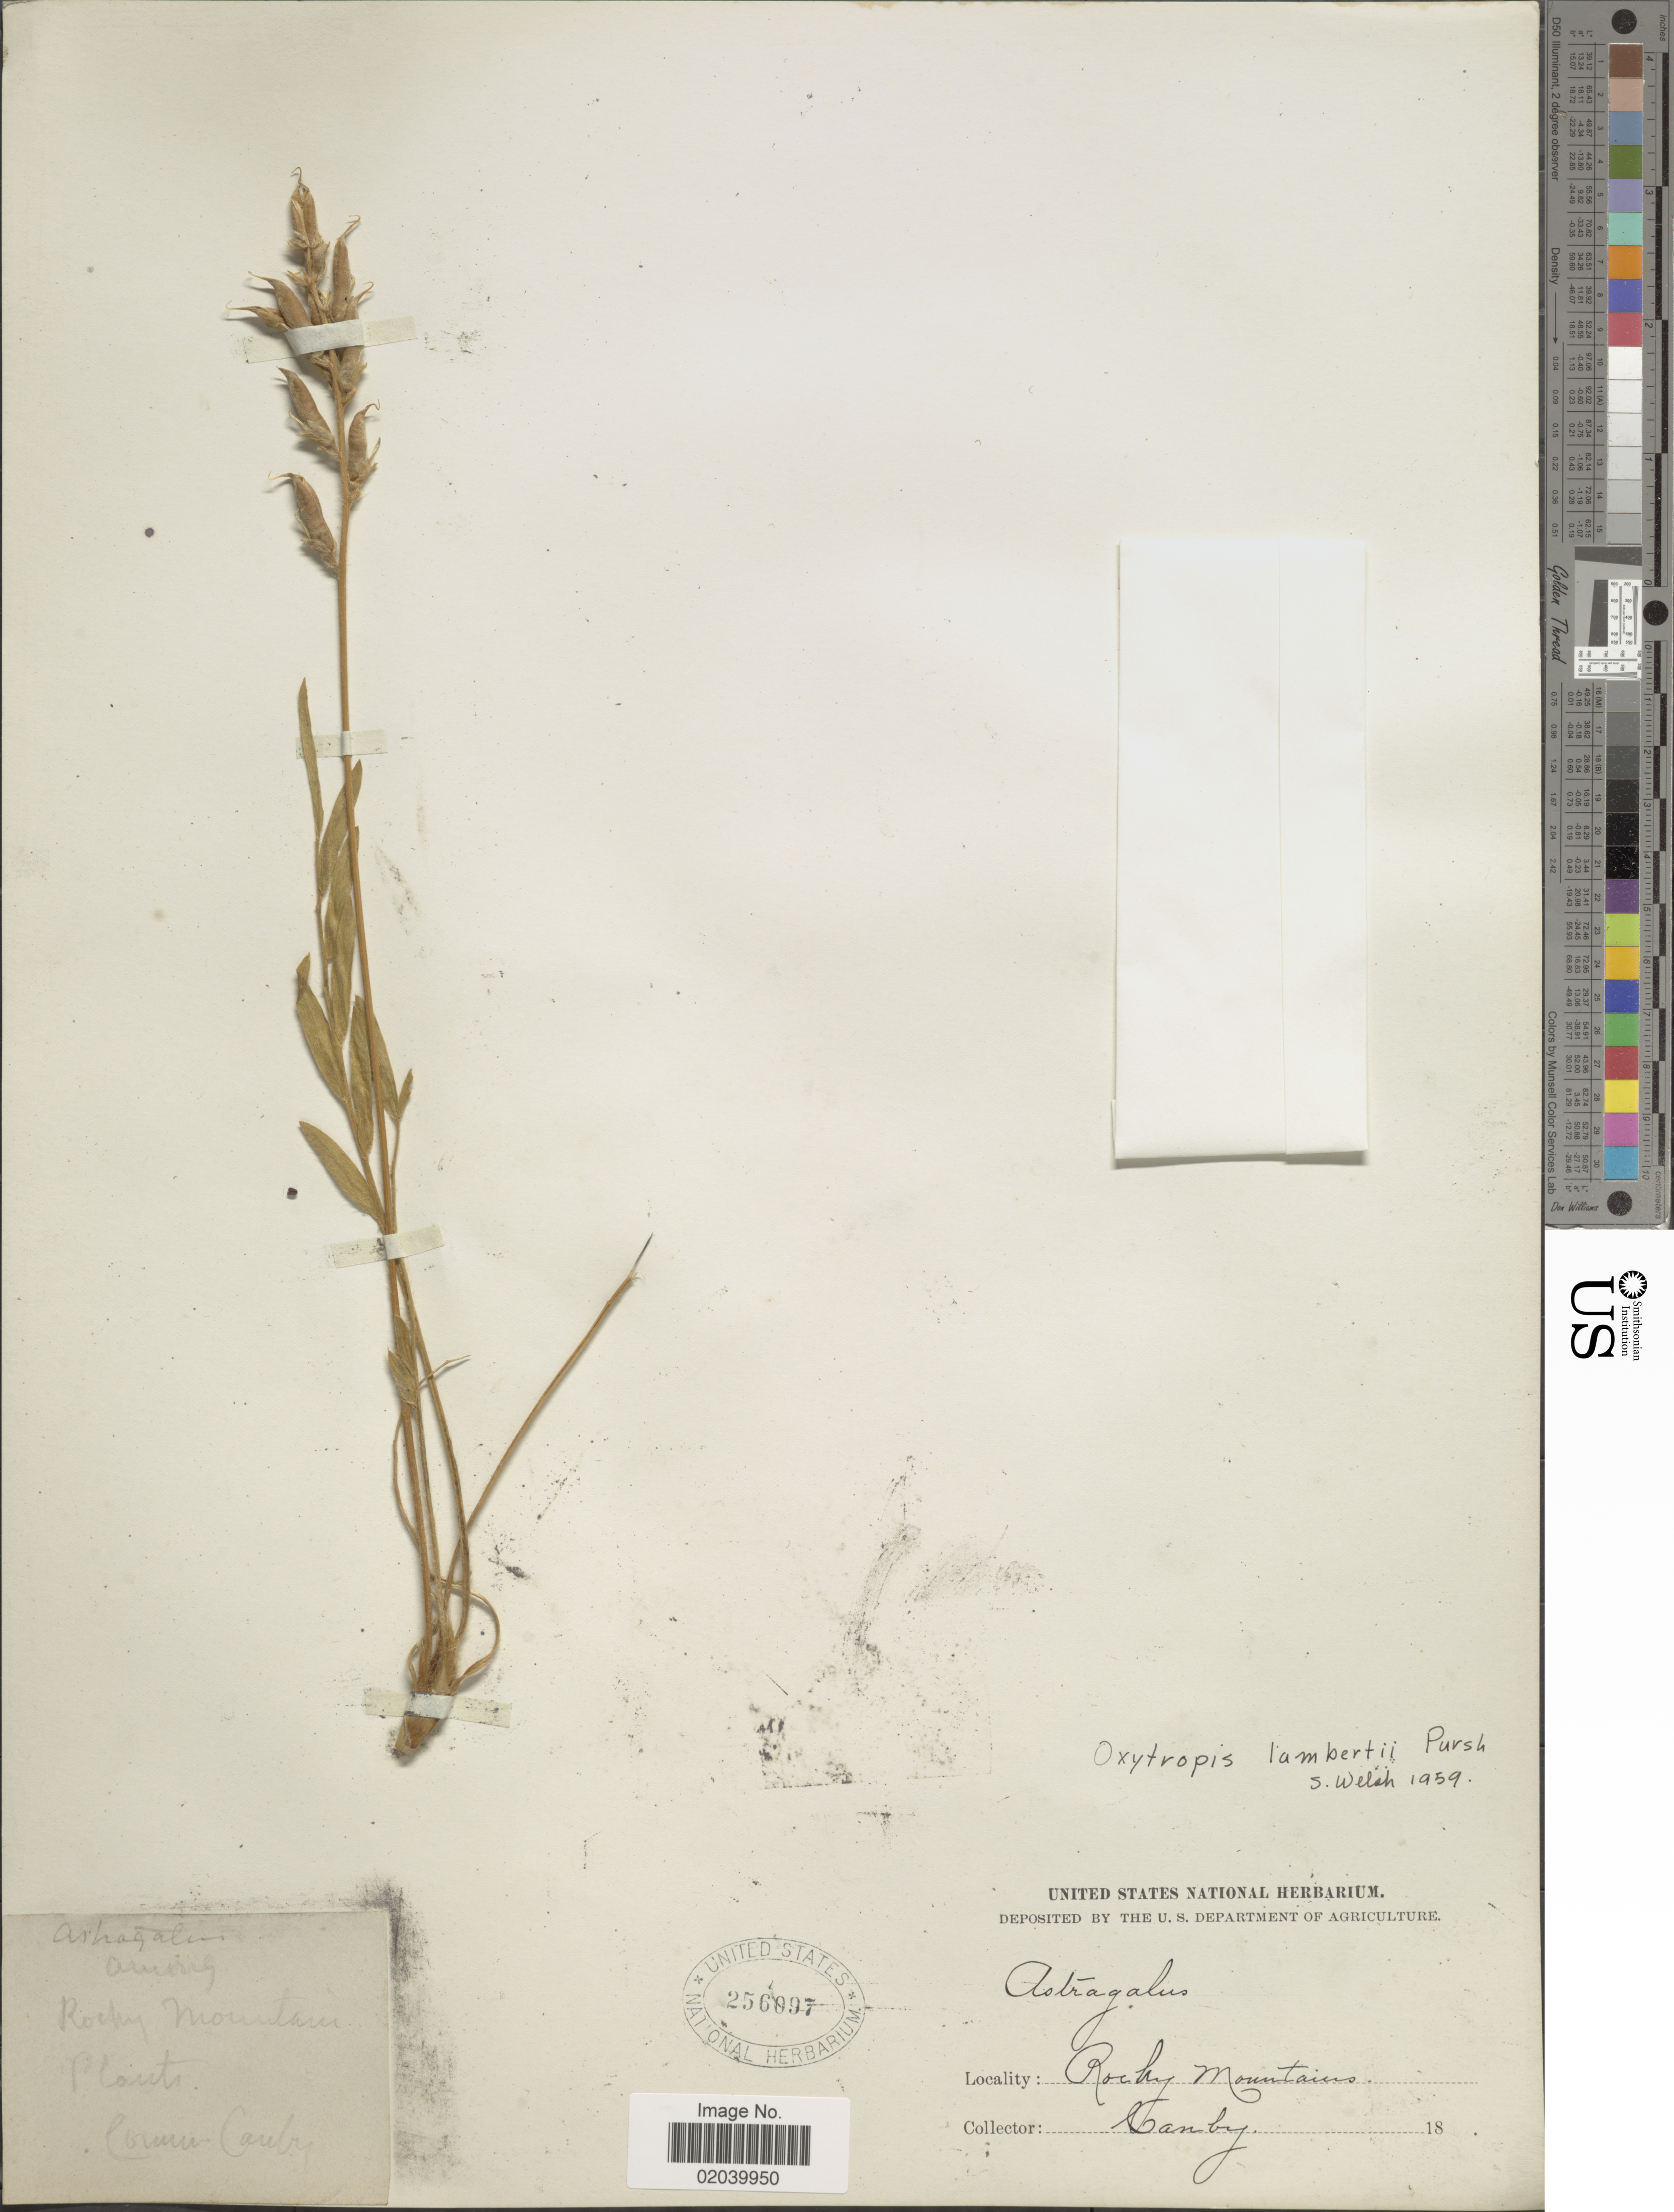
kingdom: Plantae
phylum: Tracheophyta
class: Magnoliopsida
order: Fabales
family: Fabaceae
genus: Oxytropis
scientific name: Oxytropis lambertii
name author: Pursh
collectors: Canby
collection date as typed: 18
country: Canada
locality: Rocky Mountains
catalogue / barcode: US 256097